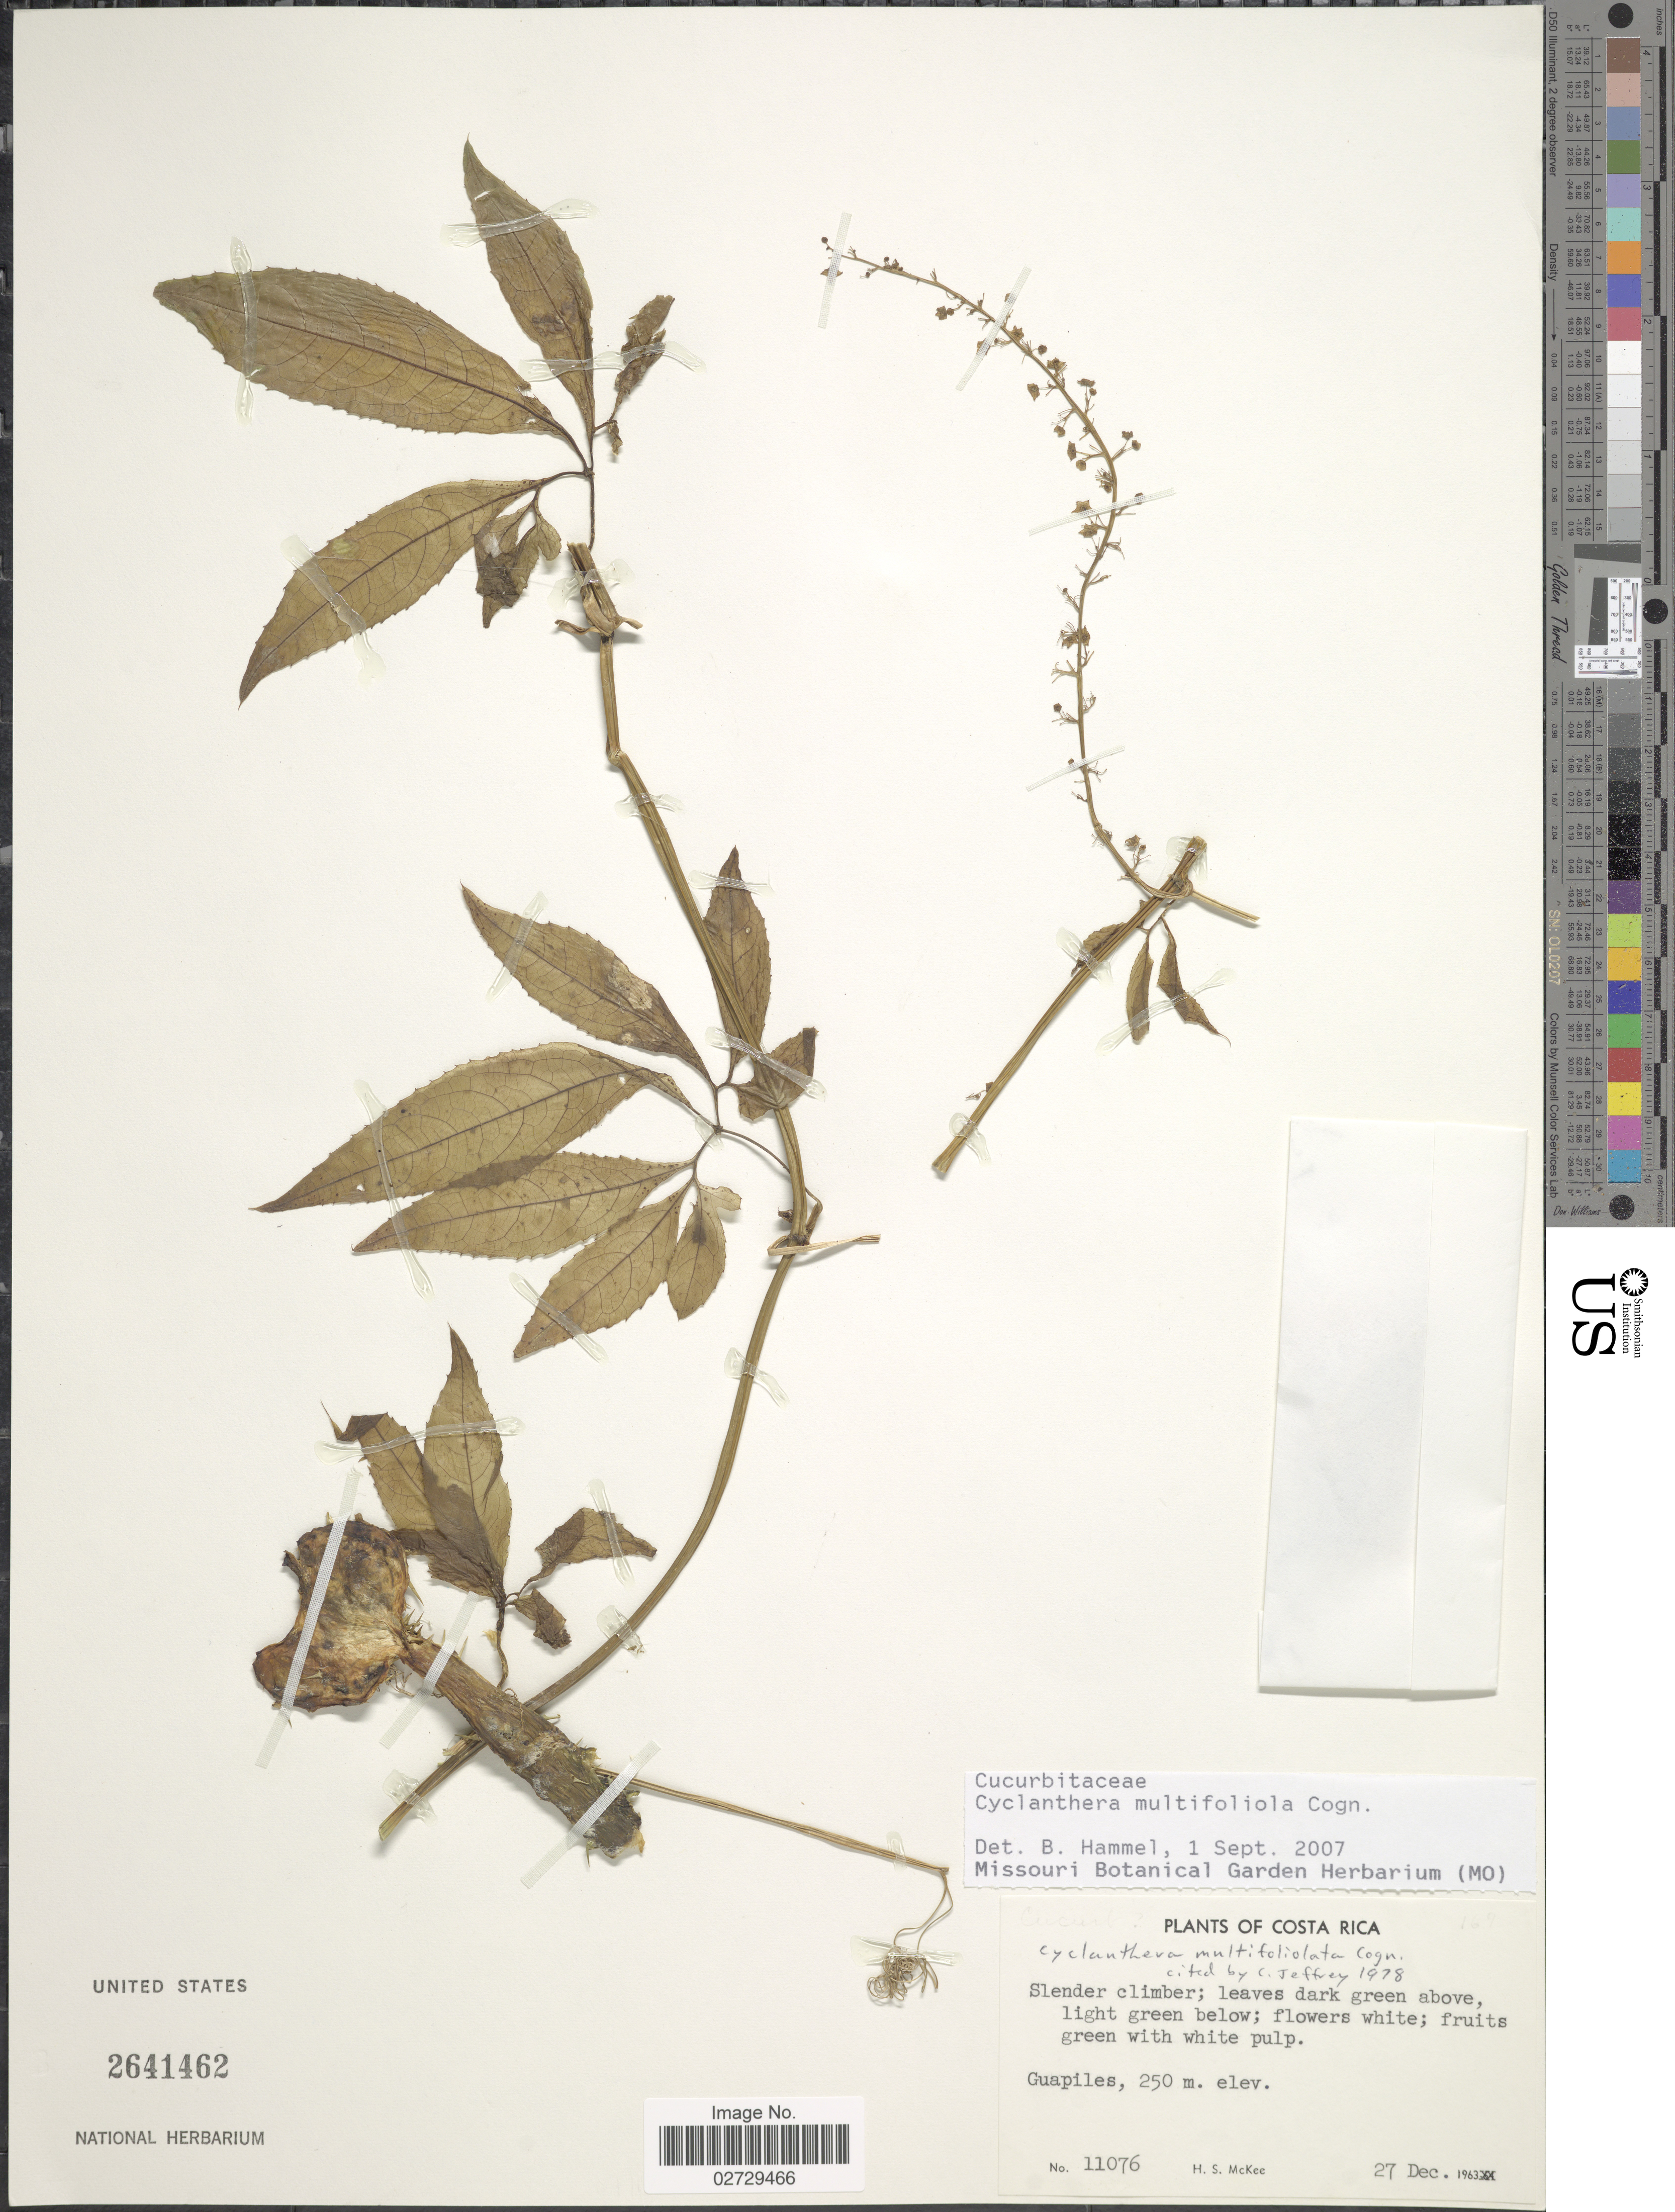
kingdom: Plantae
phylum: Tracheophyta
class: Magnoliopsida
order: Cucurbitales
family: Cucurbitaceae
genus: Cyclanthera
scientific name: Cyclanthera multifoliolata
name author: Cogn.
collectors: H. S. McKee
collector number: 11076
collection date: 1963-12-27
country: Costa Rica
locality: Guapiles.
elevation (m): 250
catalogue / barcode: US 2641462